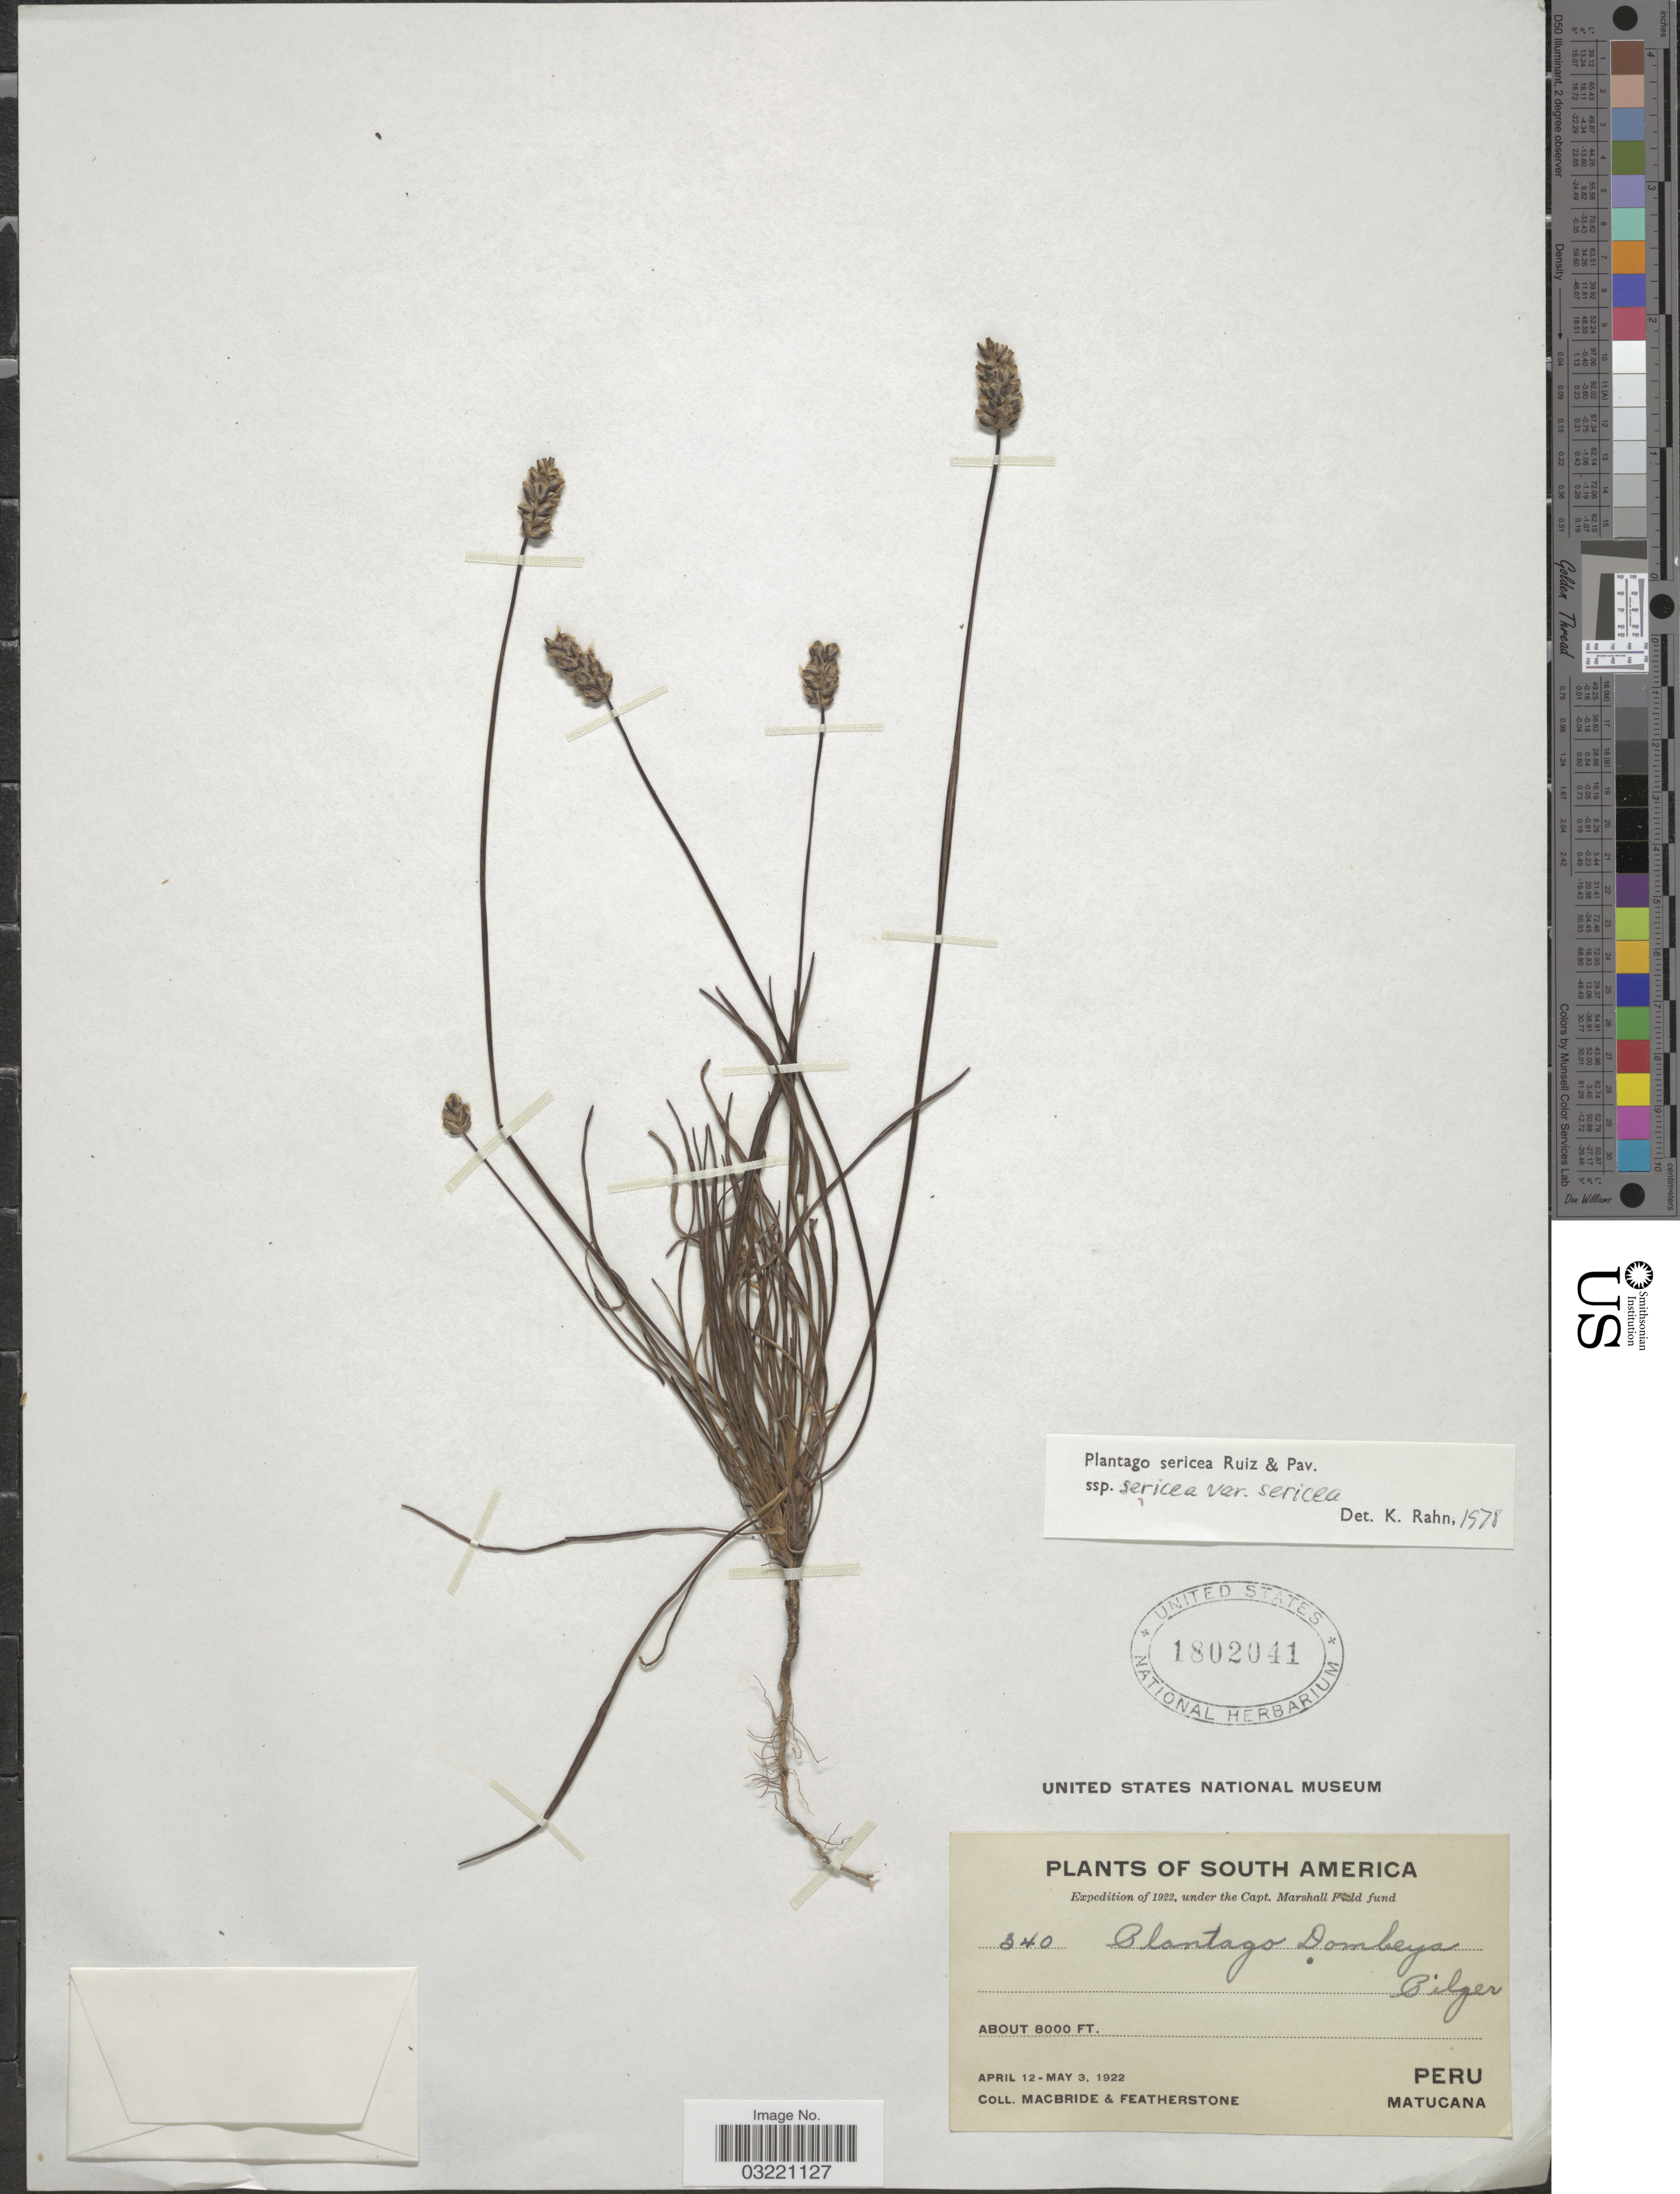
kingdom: Plantae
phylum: Tracheophyta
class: Magnoliopsida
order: Lamiales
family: Plantaginaceae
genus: Plantago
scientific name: Plantago sericea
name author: Ruiz & Pav.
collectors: Macbride, -- & -. Featherstone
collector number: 340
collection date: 1922-04-12/1922-05-03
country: Peru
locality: Matucana.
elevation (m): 2438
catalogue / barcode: US 1802041